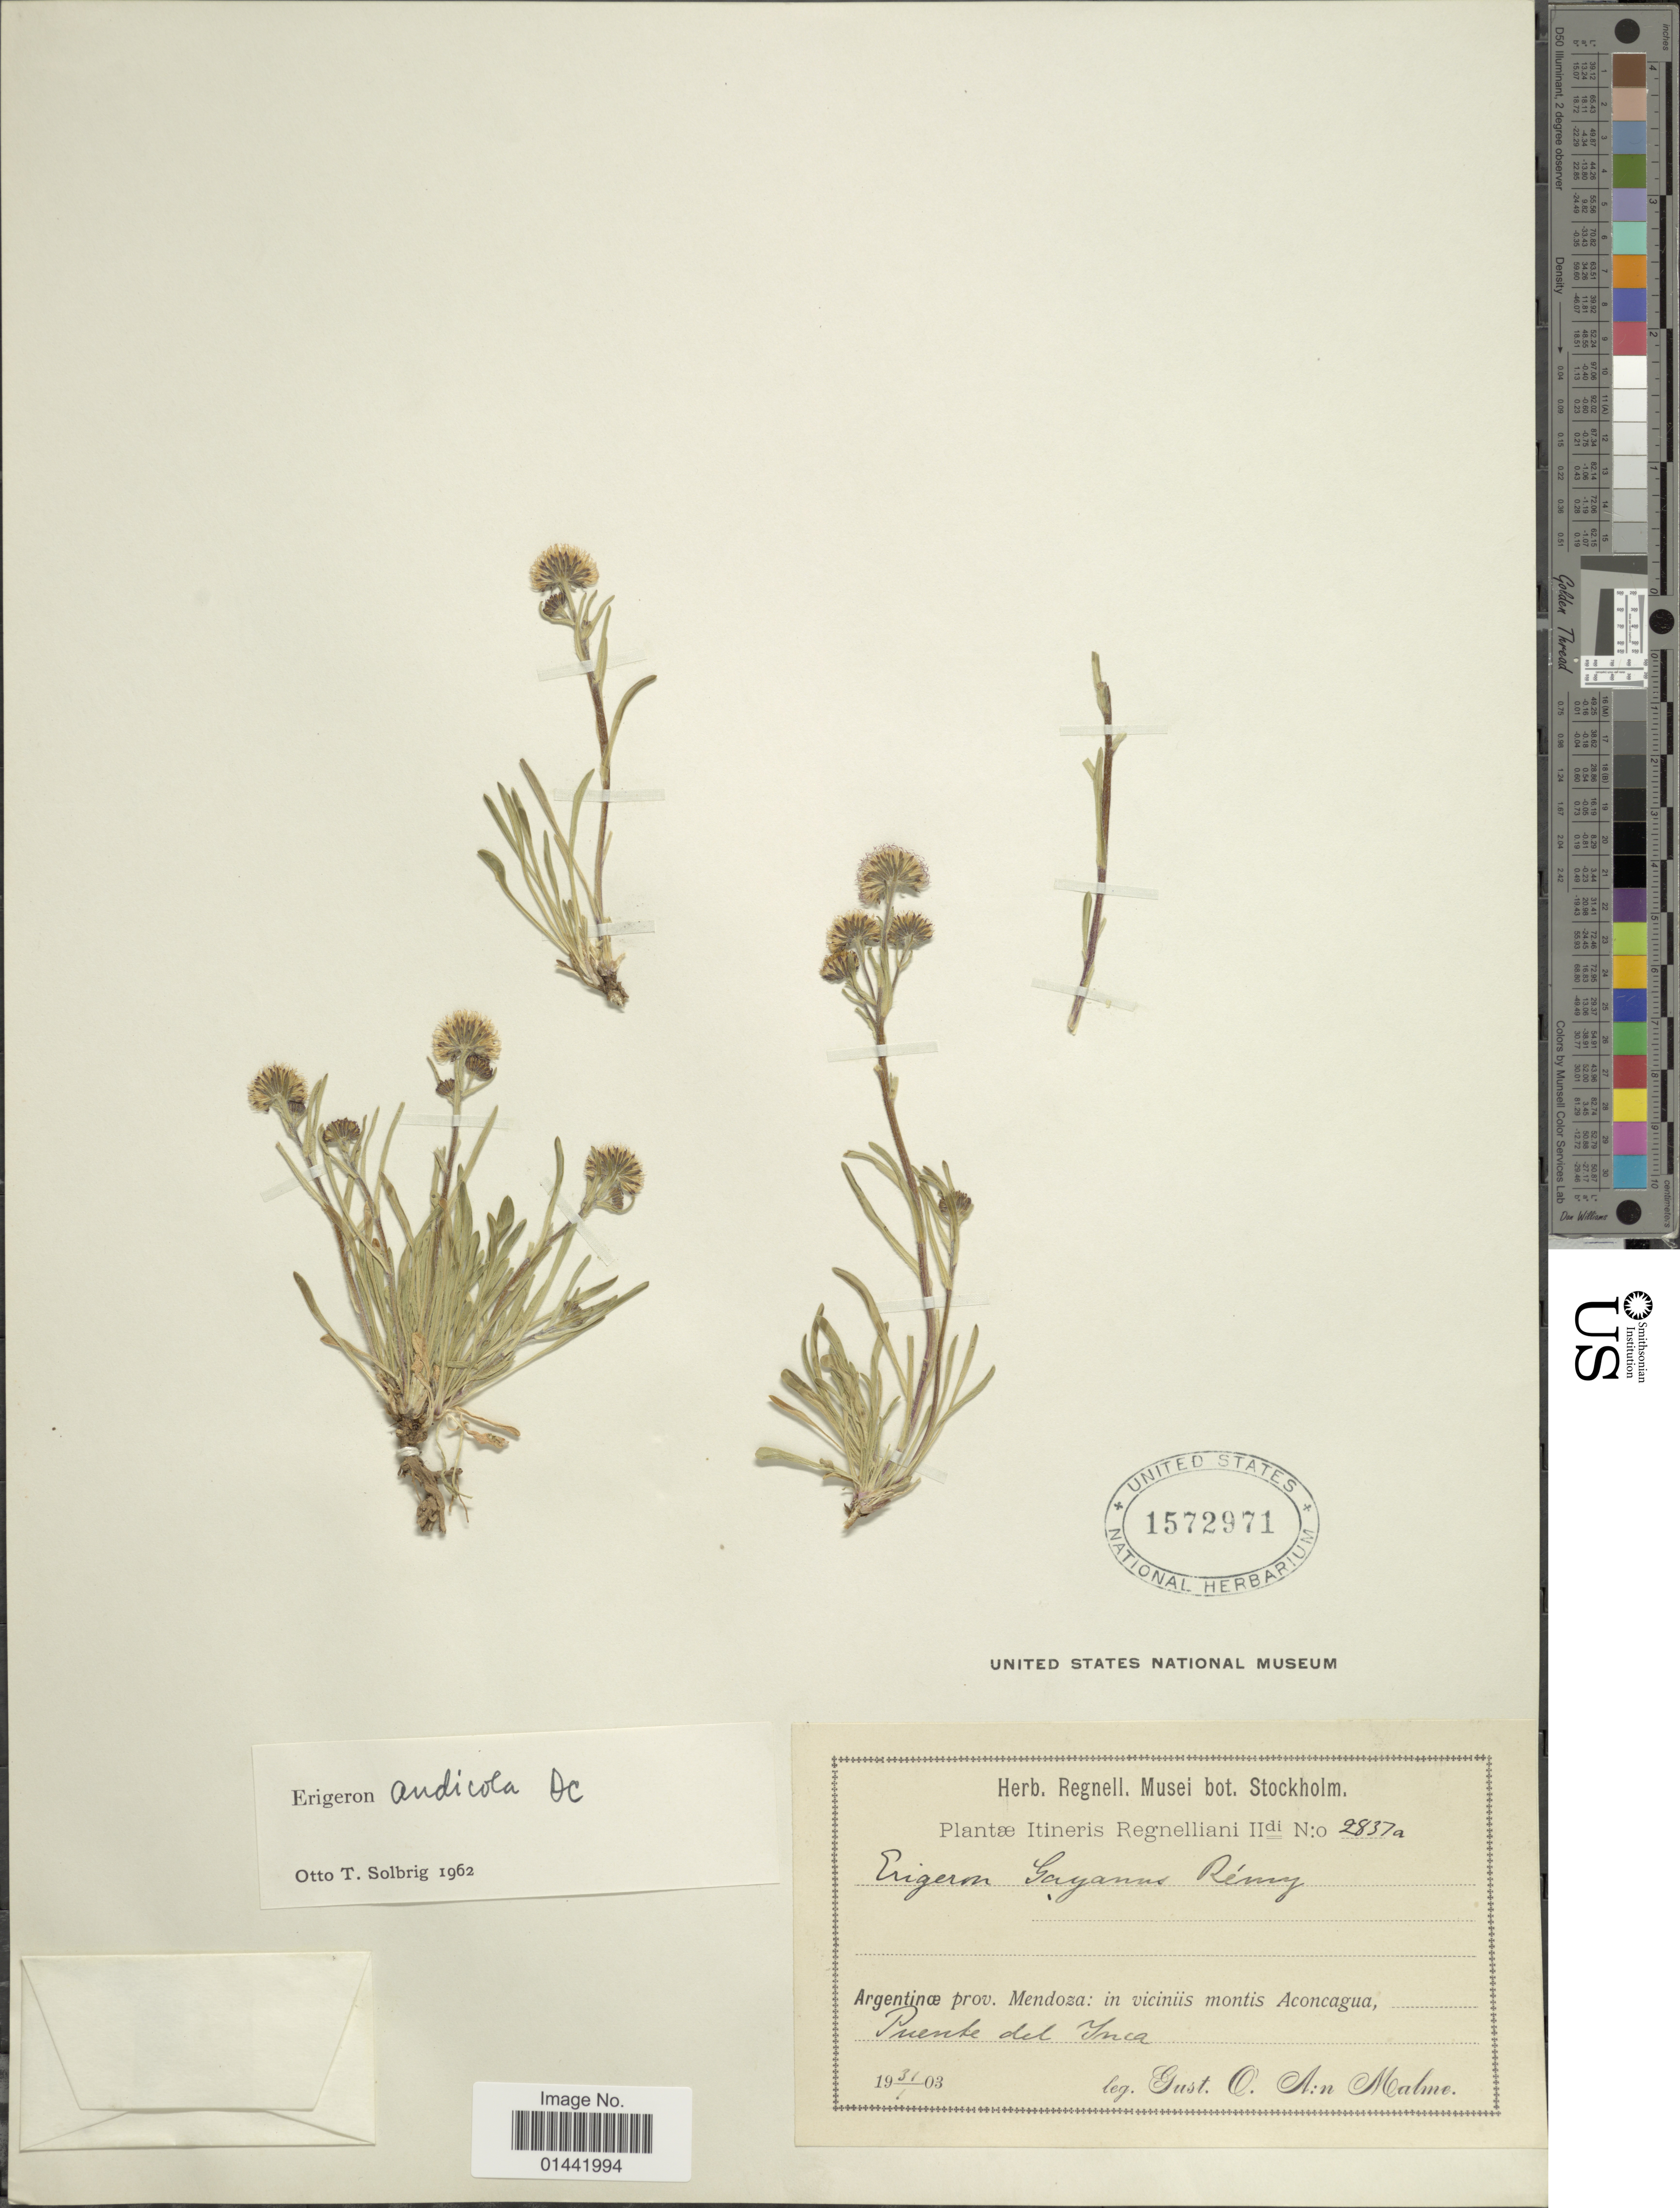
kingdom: Plantae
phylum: Tracheophyta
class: Magnoliopsida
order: Asterales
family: Asteraceae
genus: Erigeron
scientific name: Erigeron andicola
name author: DC.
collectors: G. O. A. Malme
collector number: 2837a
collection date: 1903-01-31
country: Argentina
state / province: Mendoza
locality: Argentino: in vicniis montis Aconcagua, Puente del Inca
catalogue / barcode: US 1572971